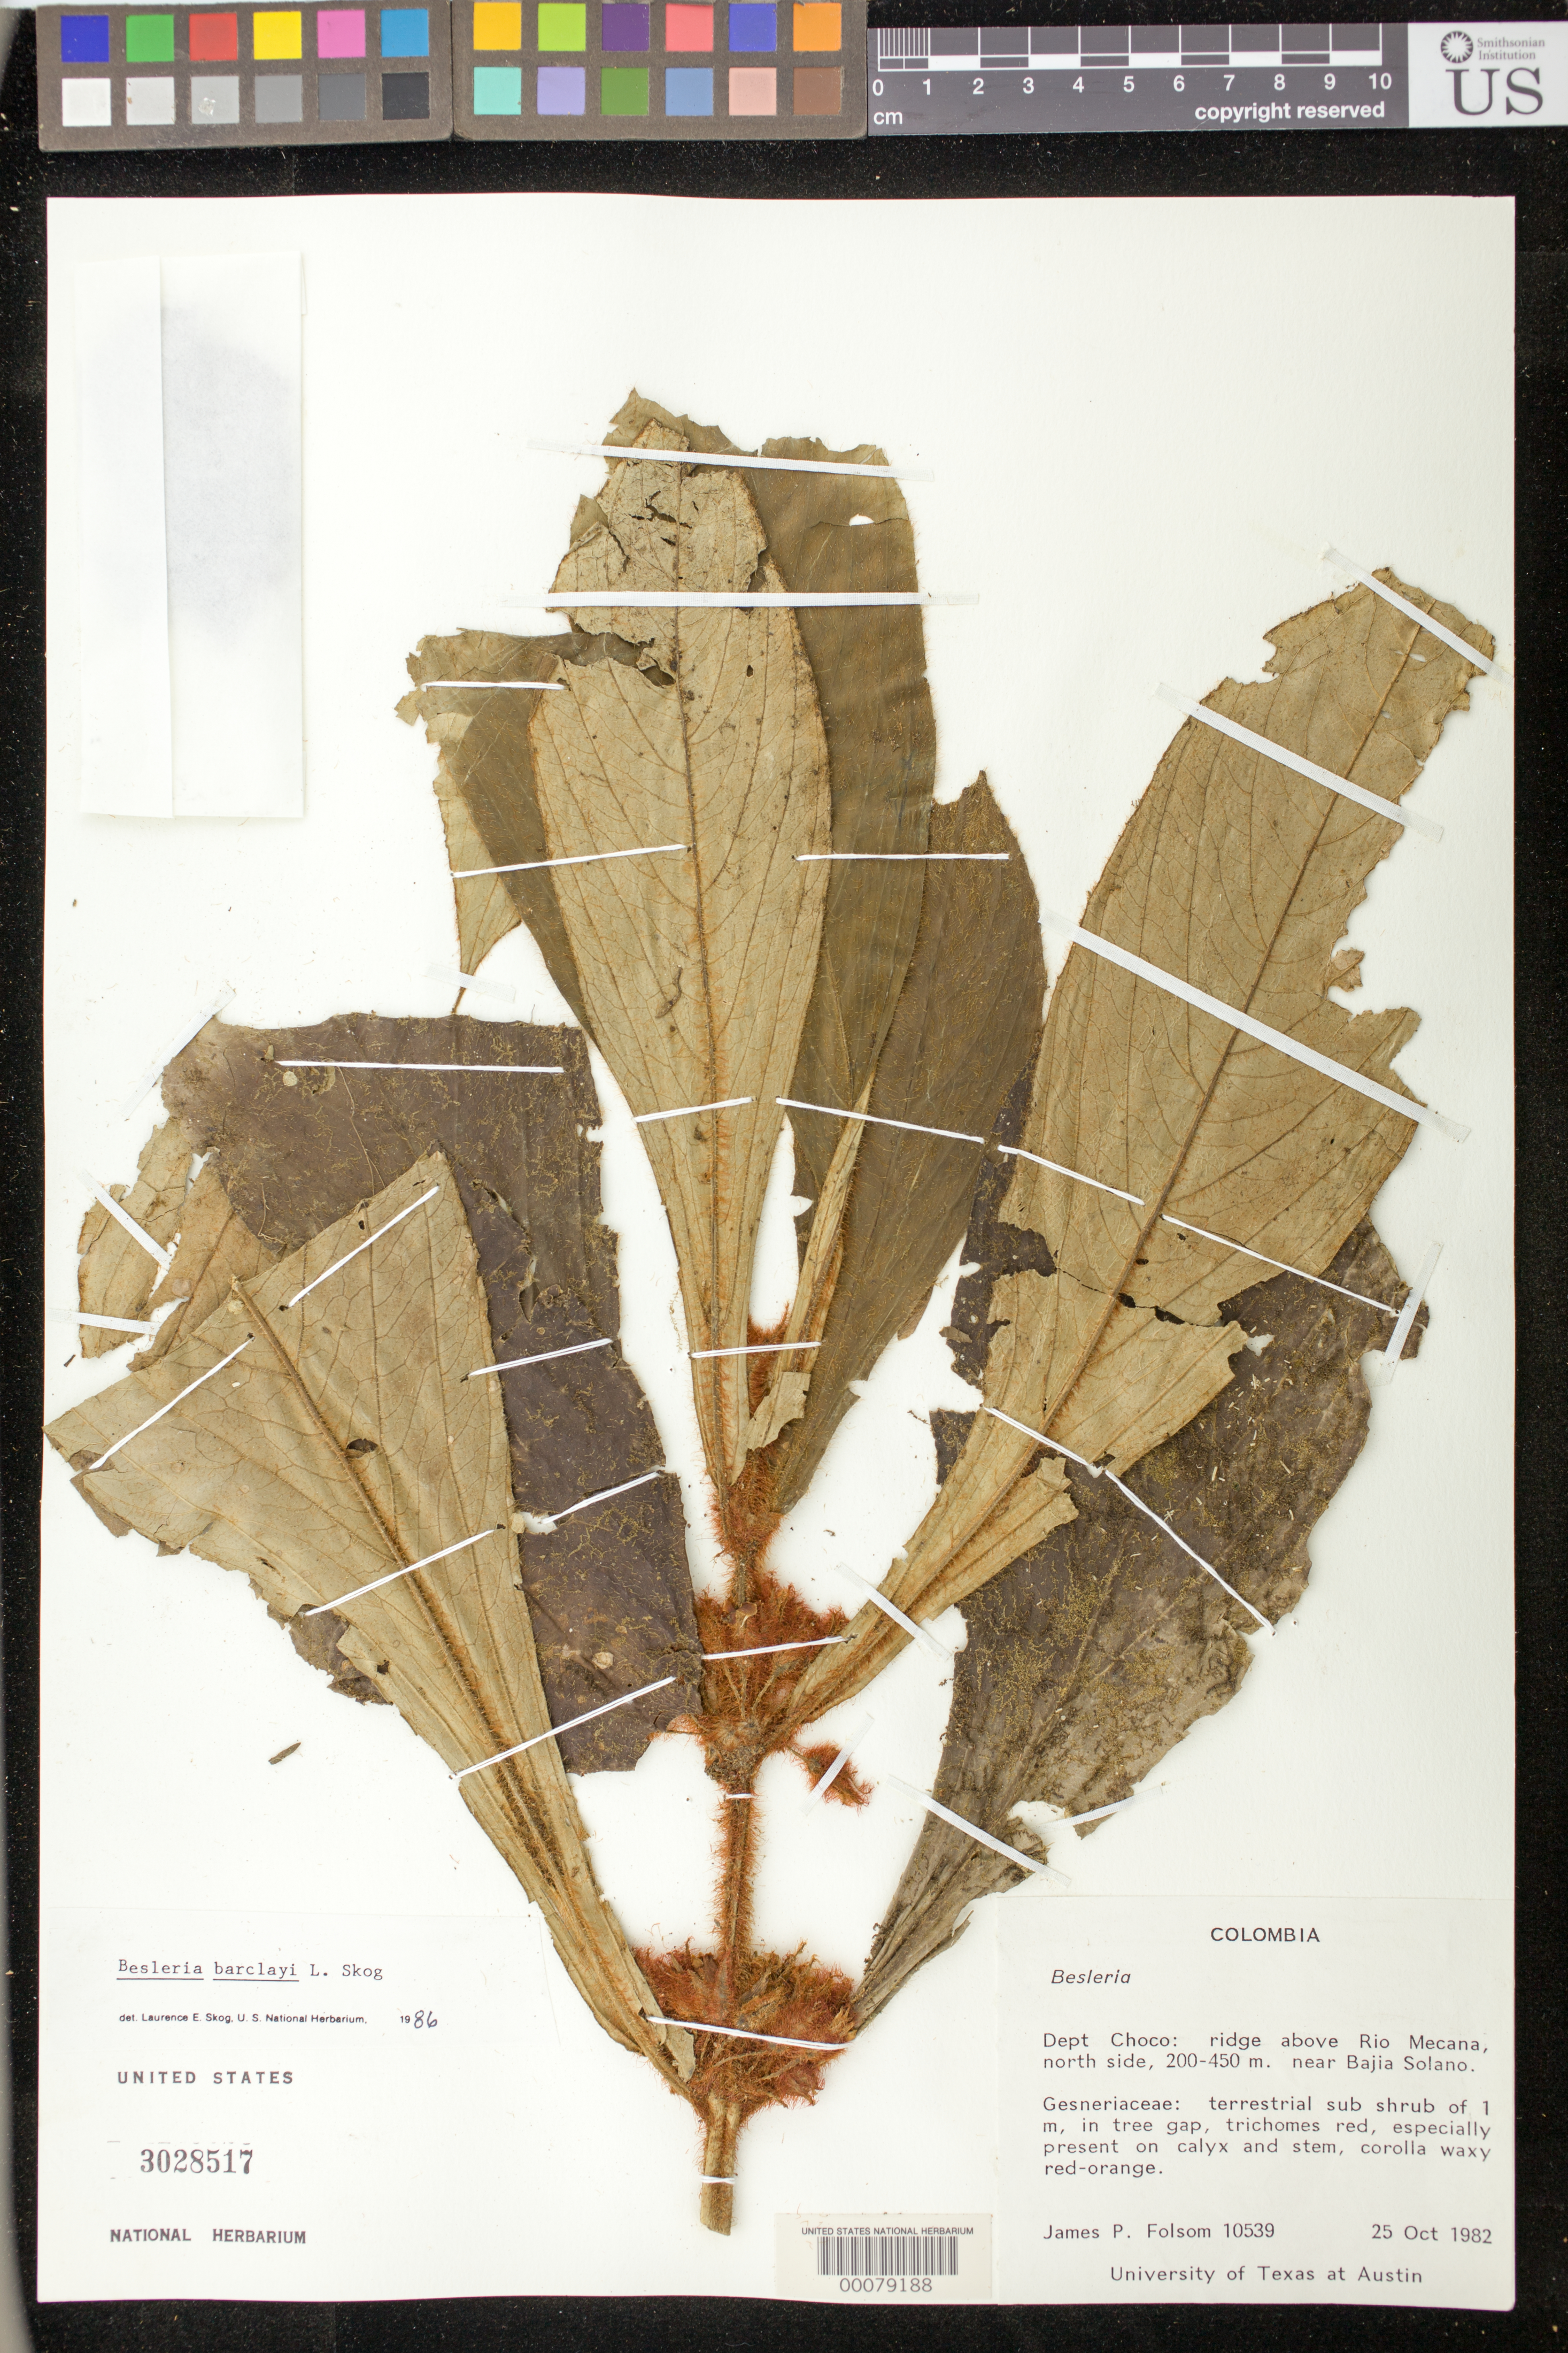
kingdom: Plantae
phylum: Tracheophyta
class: Magnoliopsida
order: Lamiales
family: Gesneriaceae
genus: Besleria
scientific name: Besleria barclayi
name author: L.E. Skog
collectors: J. P. Folsom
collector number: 10539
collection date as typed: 25 Oct 1982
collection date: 1982-10-25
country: Colombia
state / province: Chocó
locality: Ridge above Rio Mecana, north side, near Bajia Solano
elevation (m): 200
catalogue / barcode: US 3028517